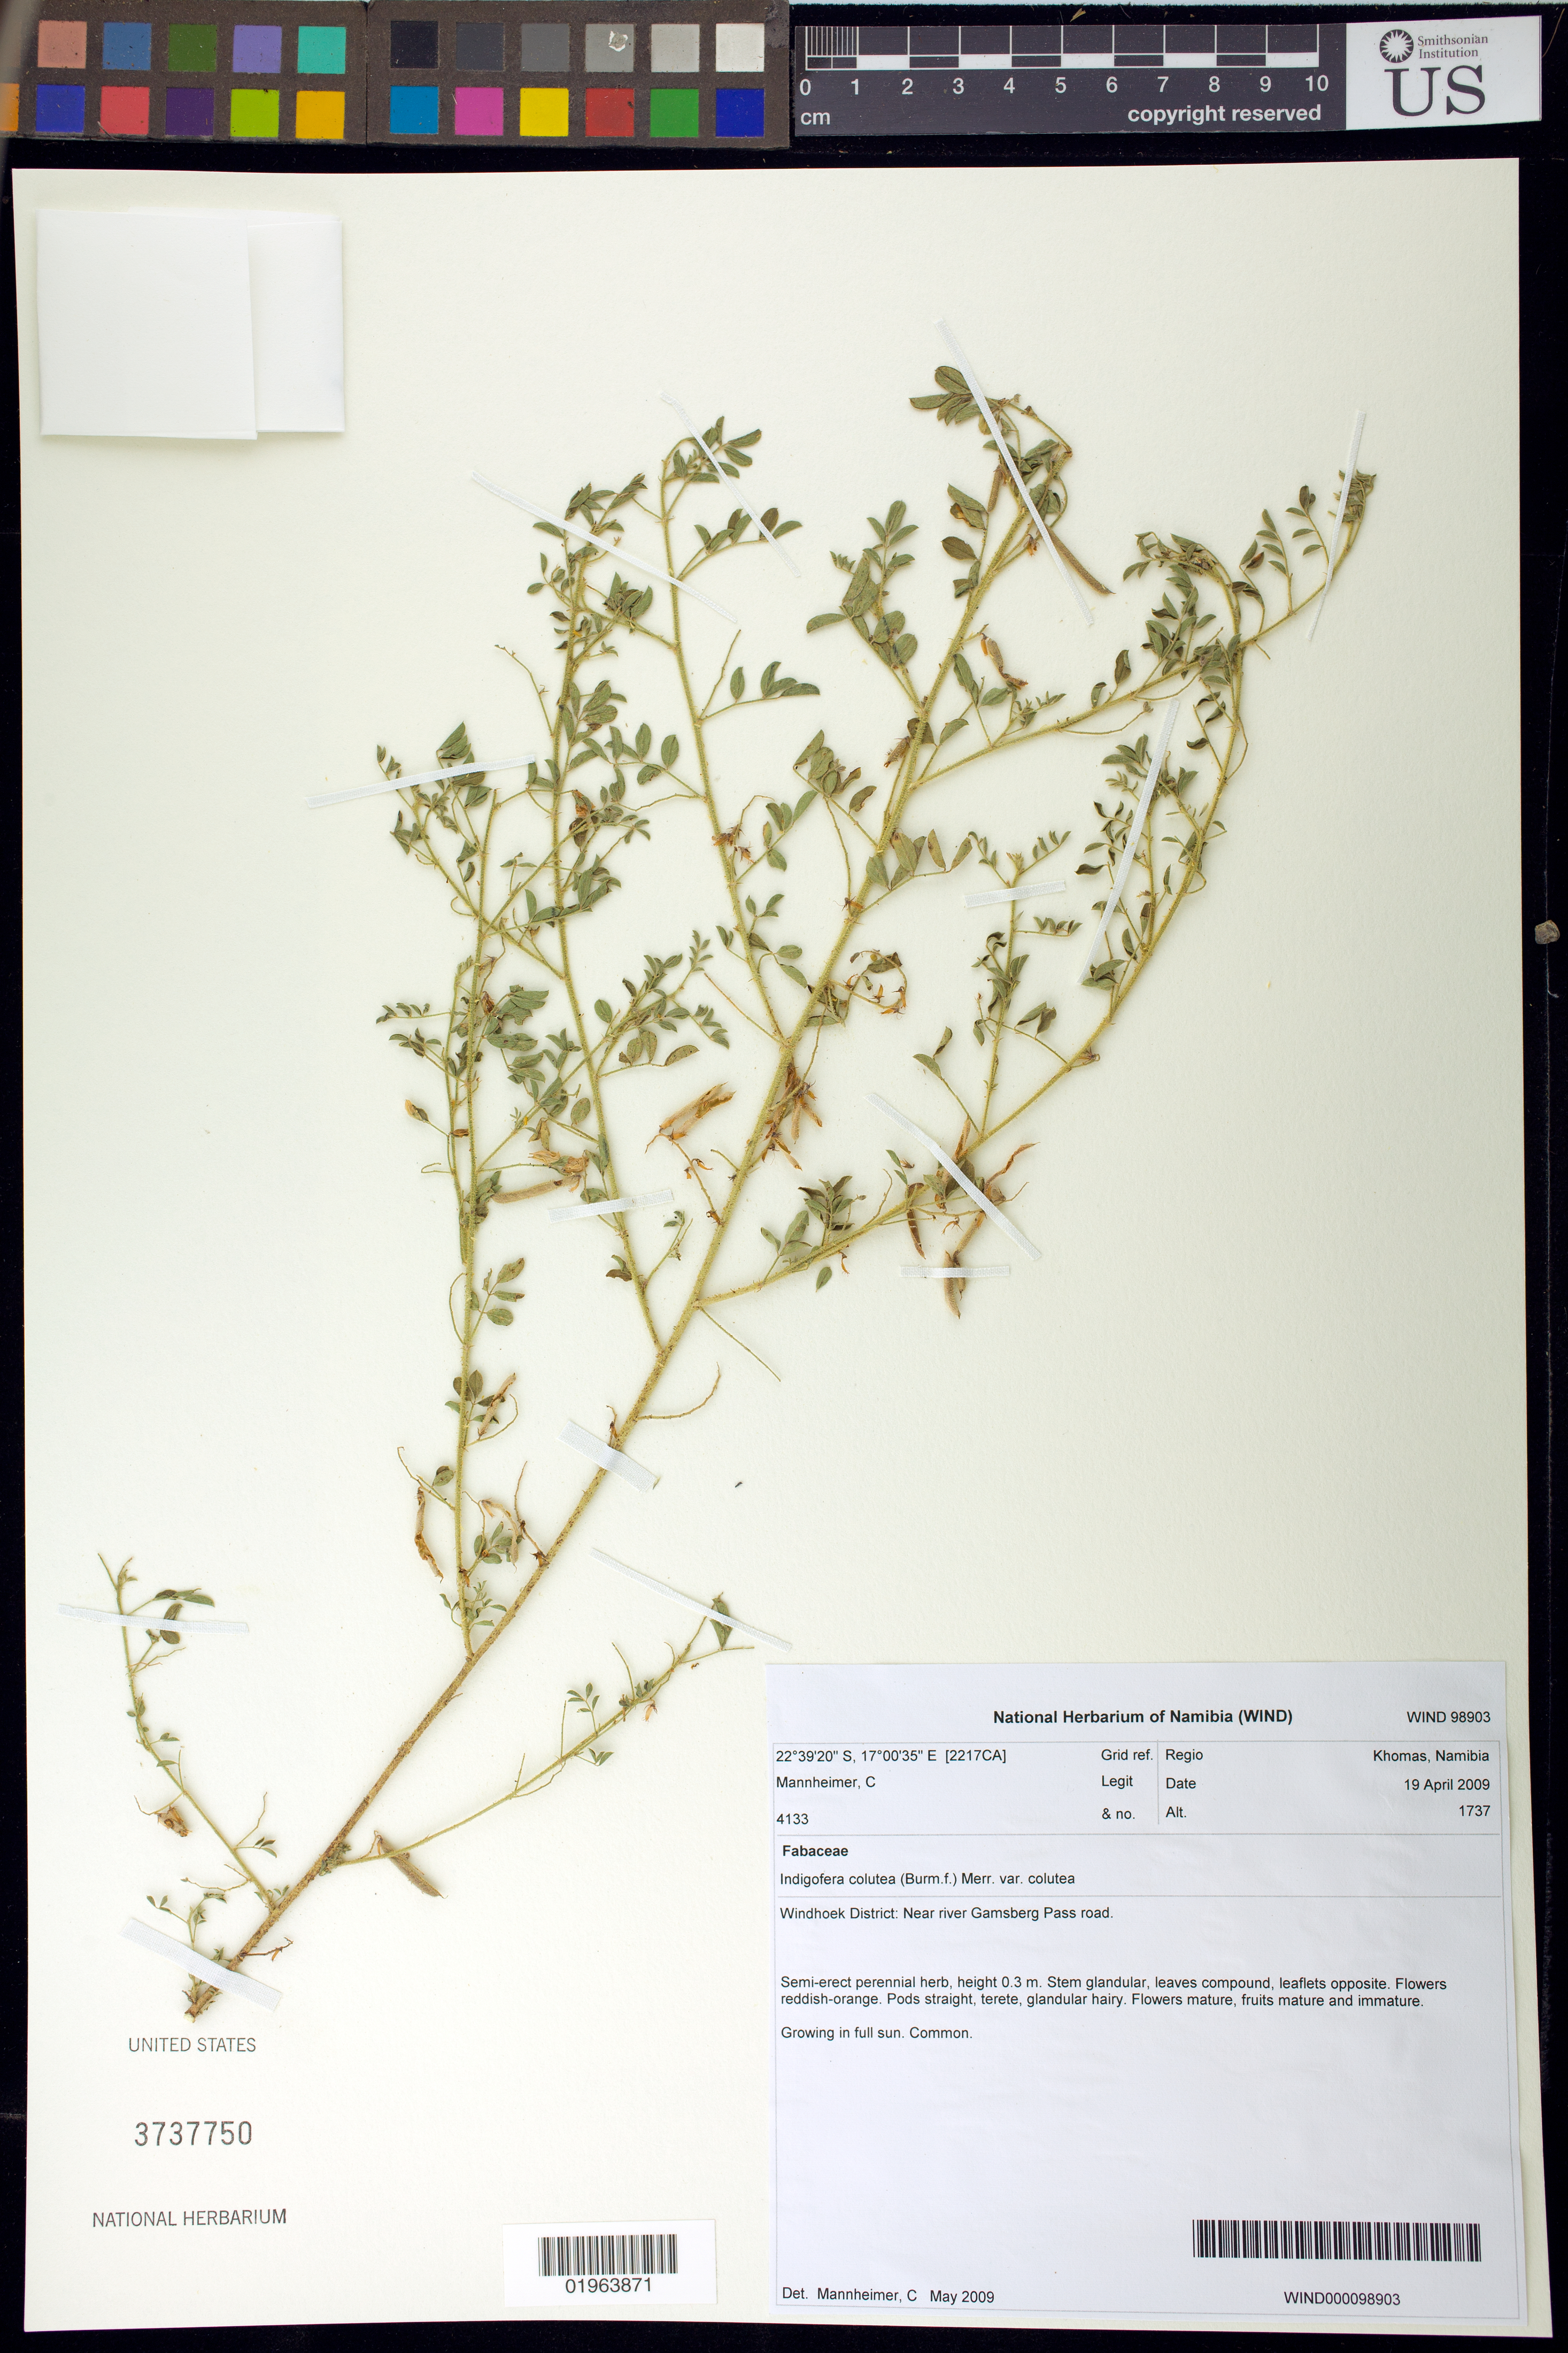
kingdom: Plantae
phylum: Tracheophyta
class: Magnoliopsida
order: Fabales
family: Fabaceae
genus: Indigofera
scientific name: Indigofera colutea var. colutea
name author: (Burm. f.) Merr.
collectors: C. A. Mannheimer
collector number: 4133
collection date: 2009-04-19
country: Namibia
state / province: Khomas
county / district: Windhoek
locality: Near River Gamsberg Pass road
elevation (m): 1737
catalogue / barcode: US 3737750